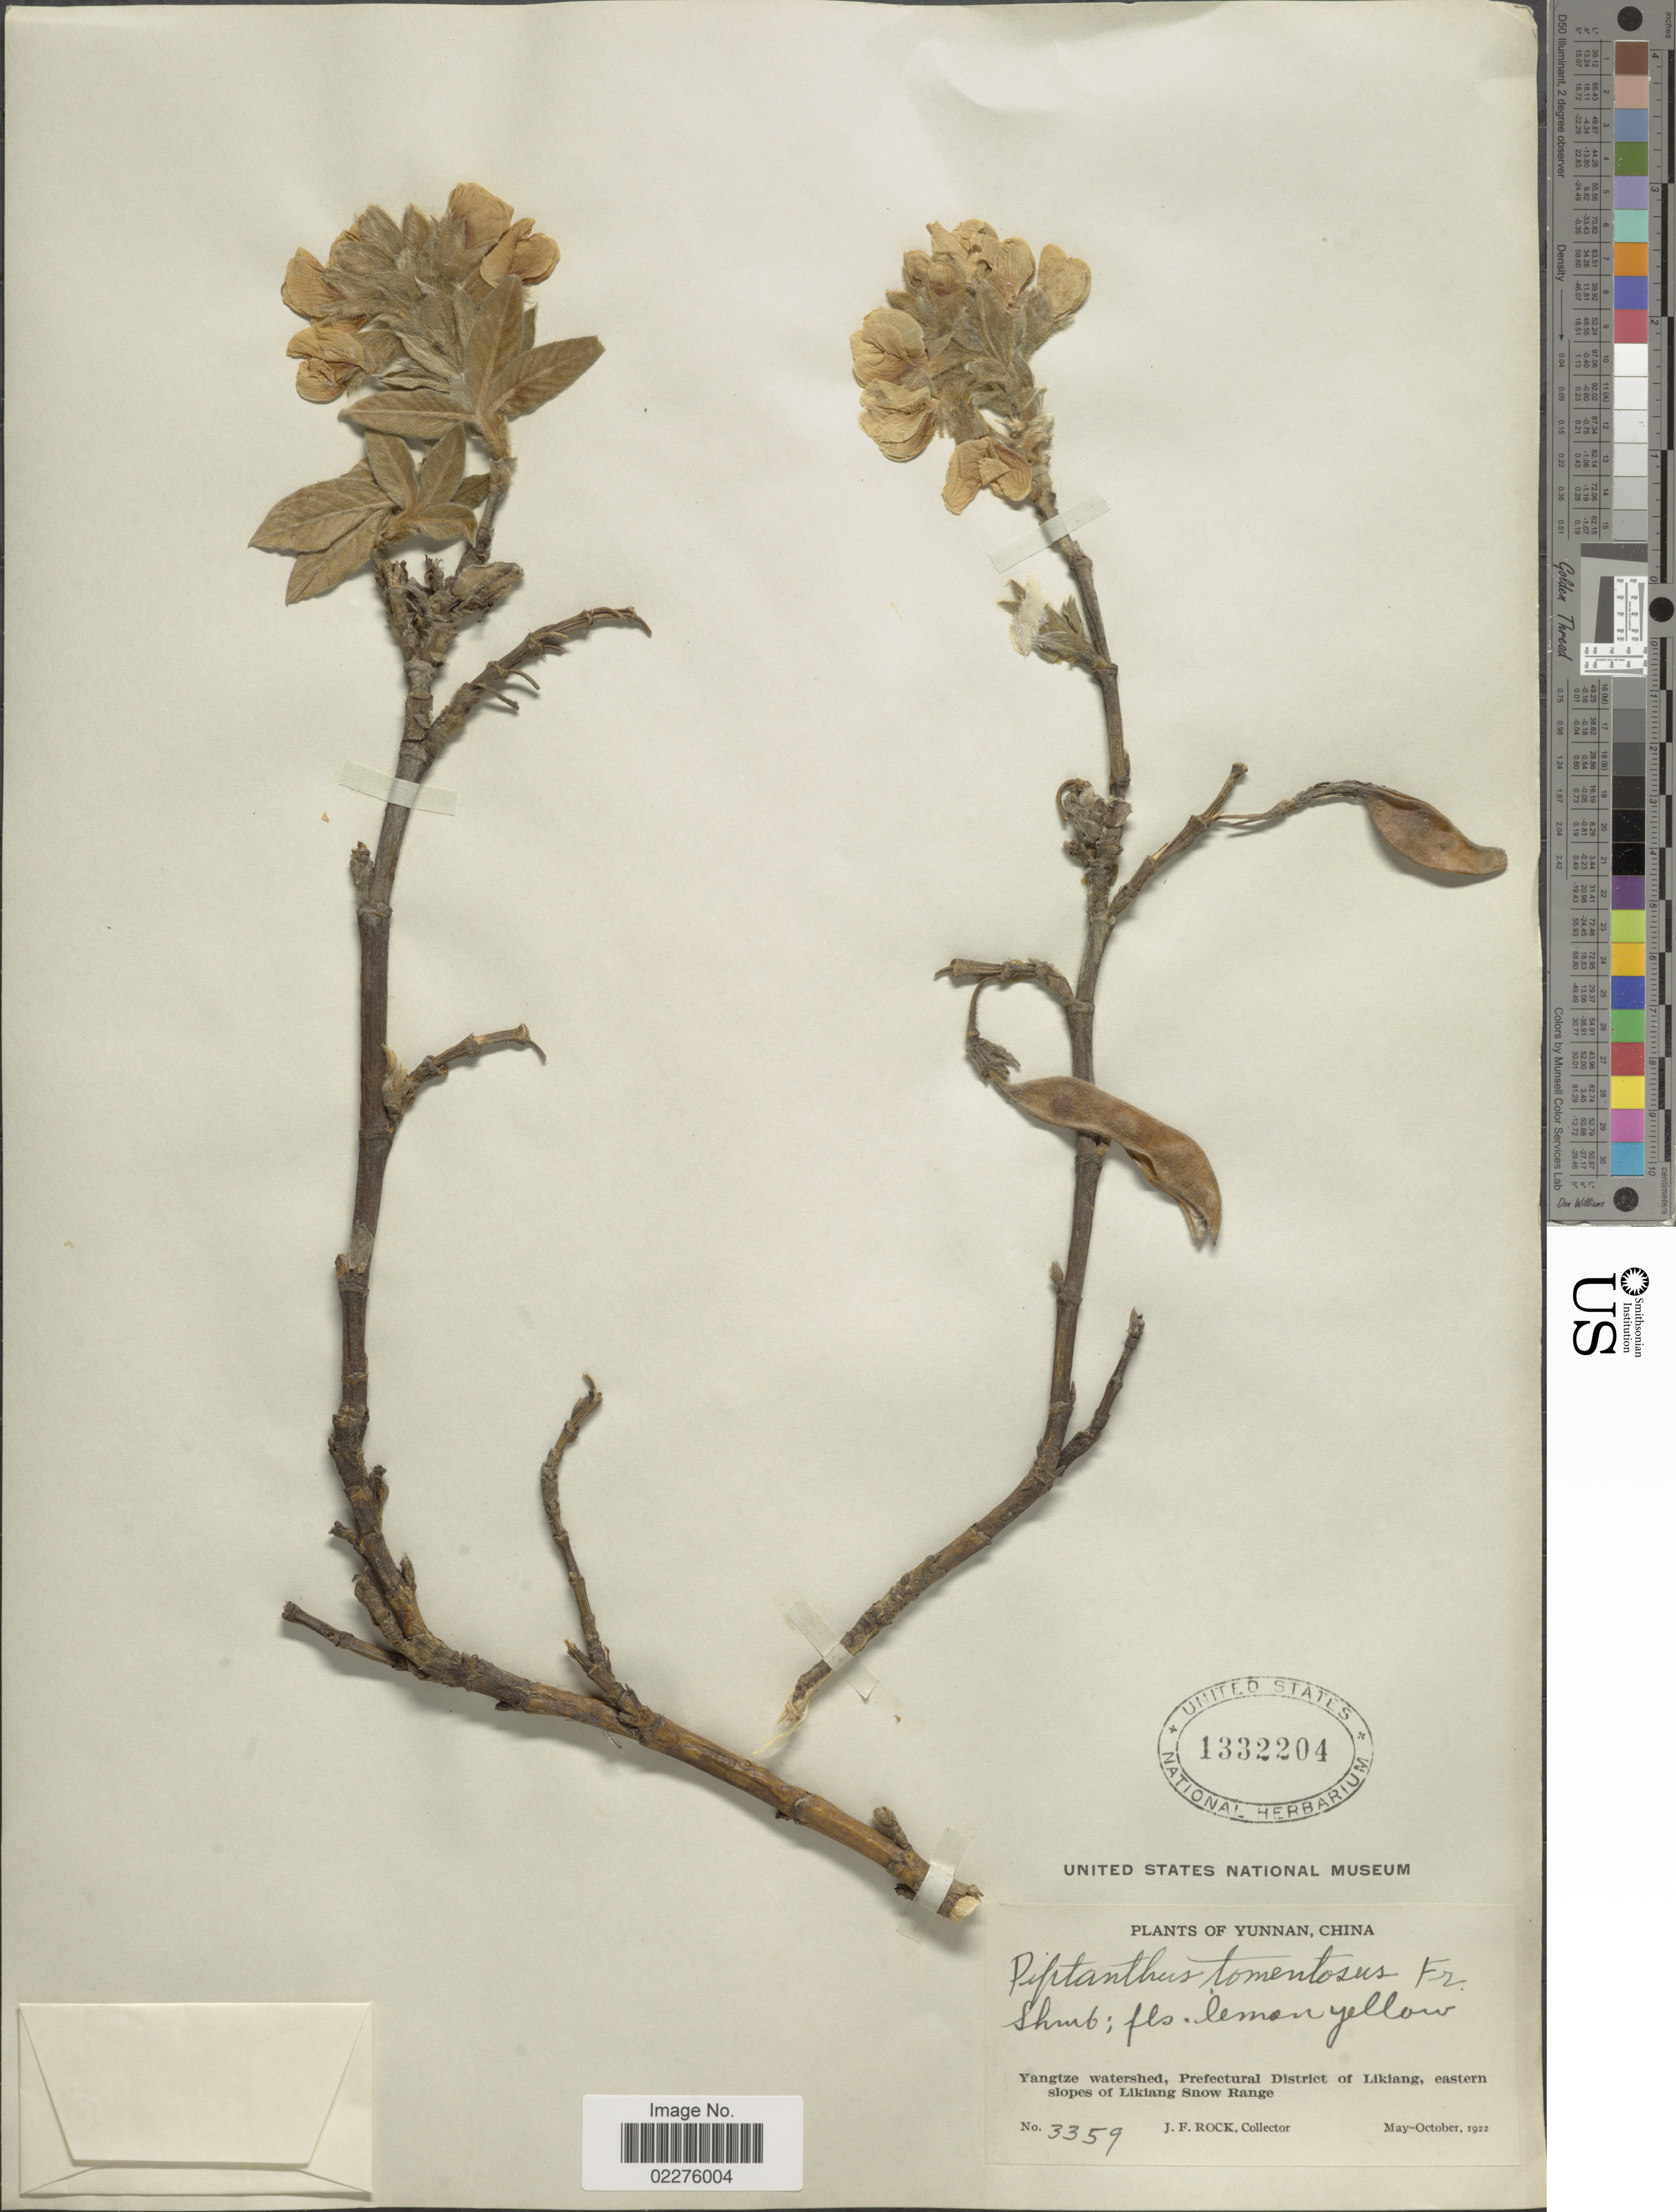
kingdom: Plantae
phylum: Tracheophyta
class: Magnoliopsida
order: Fabales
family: Fabaceae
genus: Piptanthus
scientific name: Piptanthus tomentosus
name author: Franch.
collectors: J. Rock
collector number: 3359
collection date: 1922-05/1922-10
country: China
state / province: Yunnan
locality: Yangtze watershed, Prefectural District of Likiang, eastern slopes of Likiang Snow Range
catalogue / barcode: US 1332204